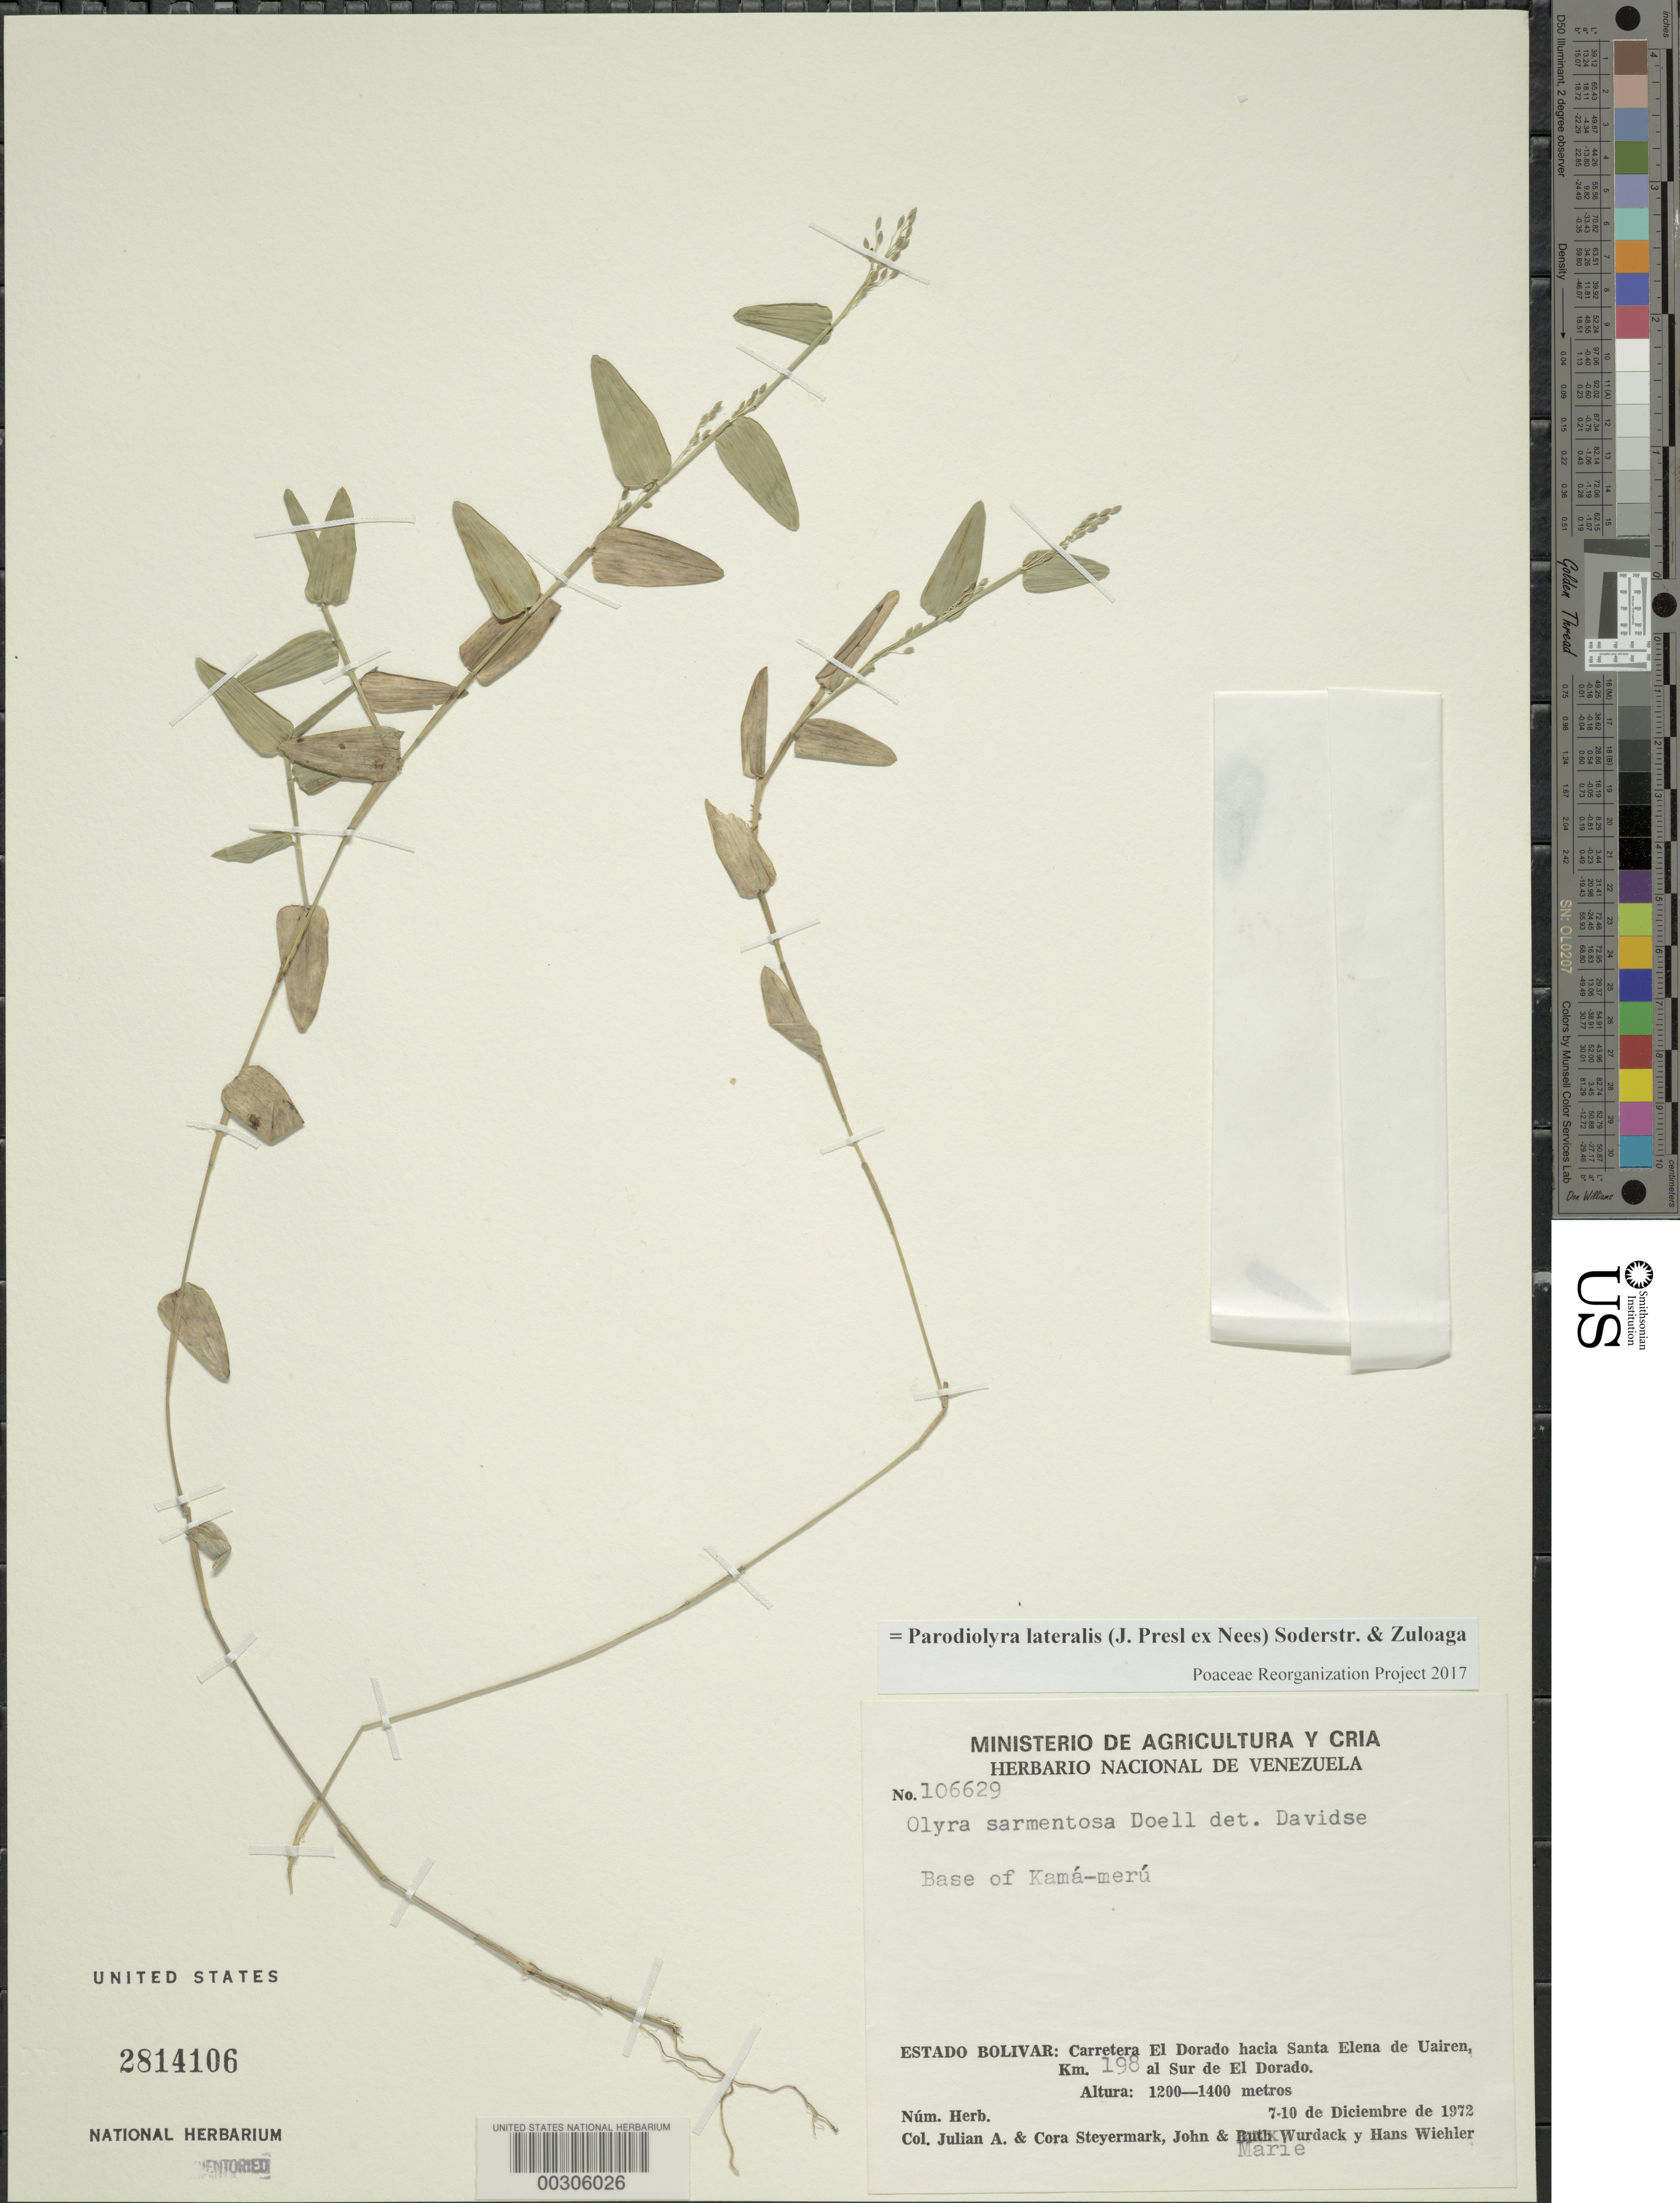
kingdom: Plantae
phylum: Tracheophyta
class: Liliopsida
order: Poales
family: Poaceae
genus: Parodiolyra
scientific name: Parodiolyra lateralis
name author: (J. Presl ex Nees) Soderstr. & Zuloaga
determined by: Poaceae Reorganization Project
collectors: J. Steyermark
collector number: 106629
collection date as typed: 07 Dec 1972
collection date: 1972-12-07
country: Venezuela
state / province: Bolivar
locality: Carretara el dorado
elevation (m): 1200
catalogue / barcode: US 2814106